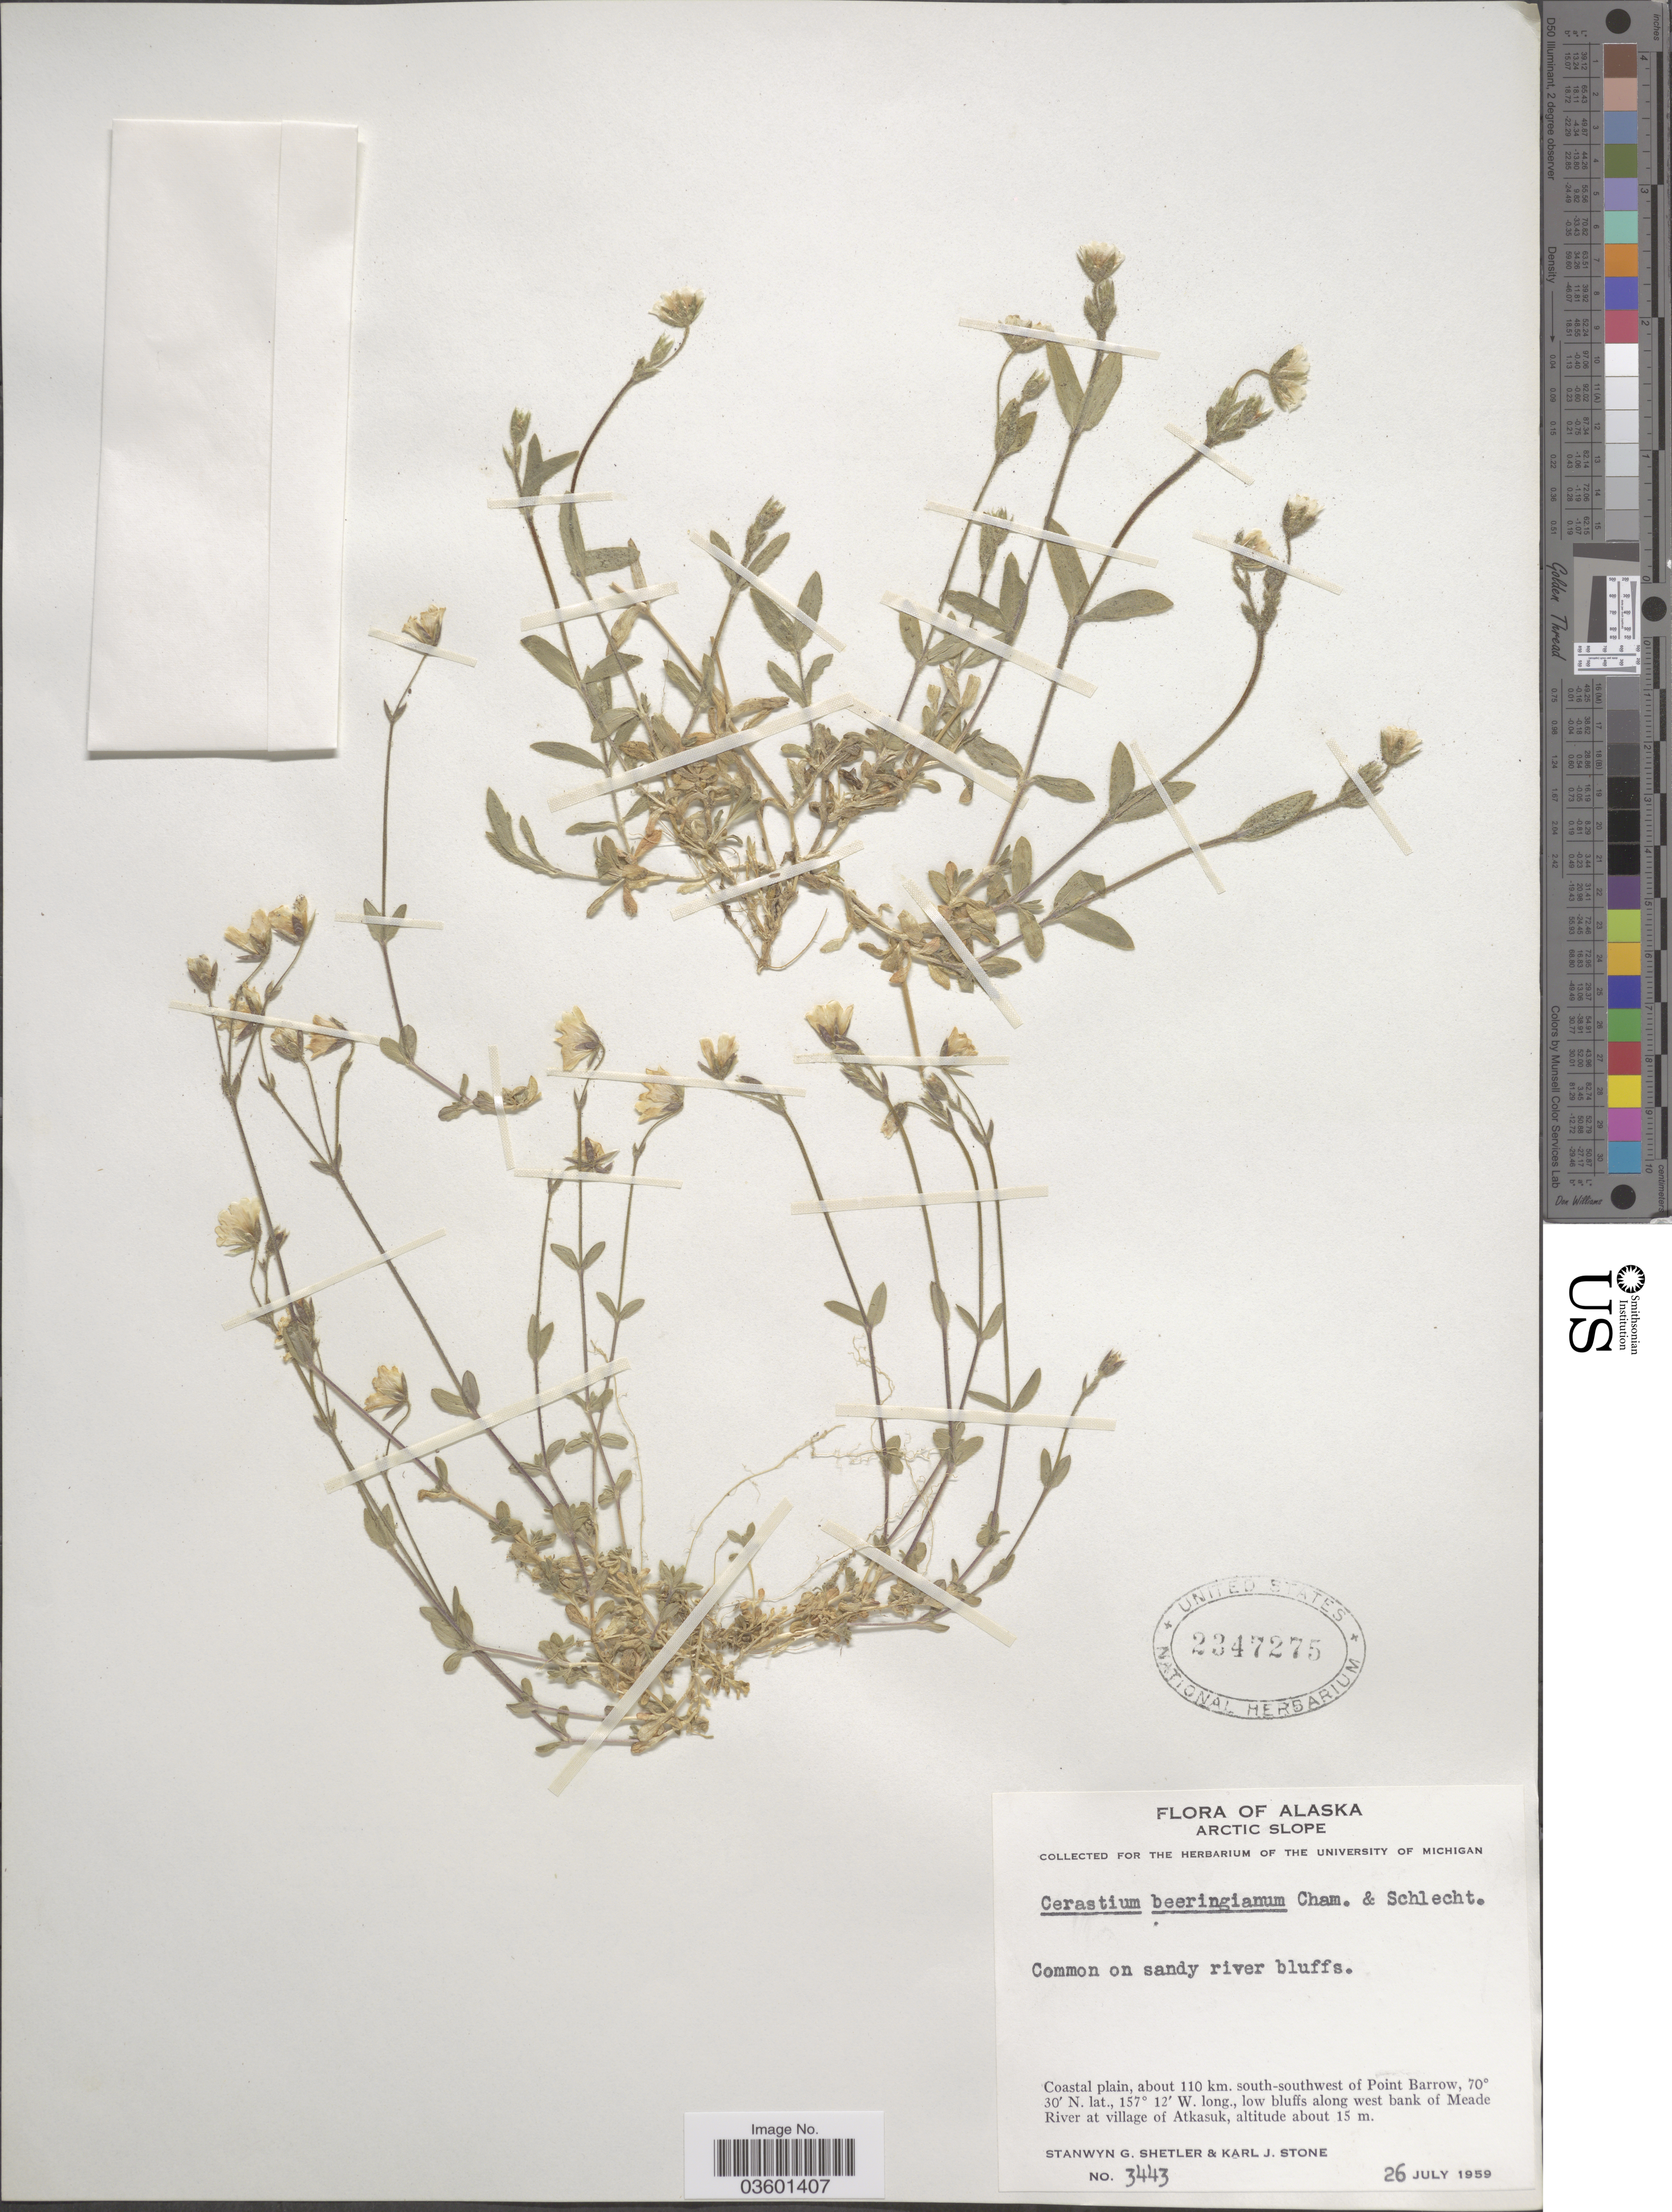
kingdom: Plantae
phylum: Tracheophyta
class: Magnoliopsida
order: Caryophyllales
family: Caryophyllaceae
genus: Cerastium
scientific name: Cerastium beeringianum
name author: Cham. & Schltdl.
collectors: S. Shetler & K. J. Stone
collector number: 3443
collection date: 1959-07-26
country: United States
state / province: Alaska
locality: Arctic Slope. Coastal plain, about 110 km. south-southwest of Point Barrow, low bluffs along west bank of Meade River at village of Atkasuk.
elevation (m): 15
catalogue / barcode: US 2347275